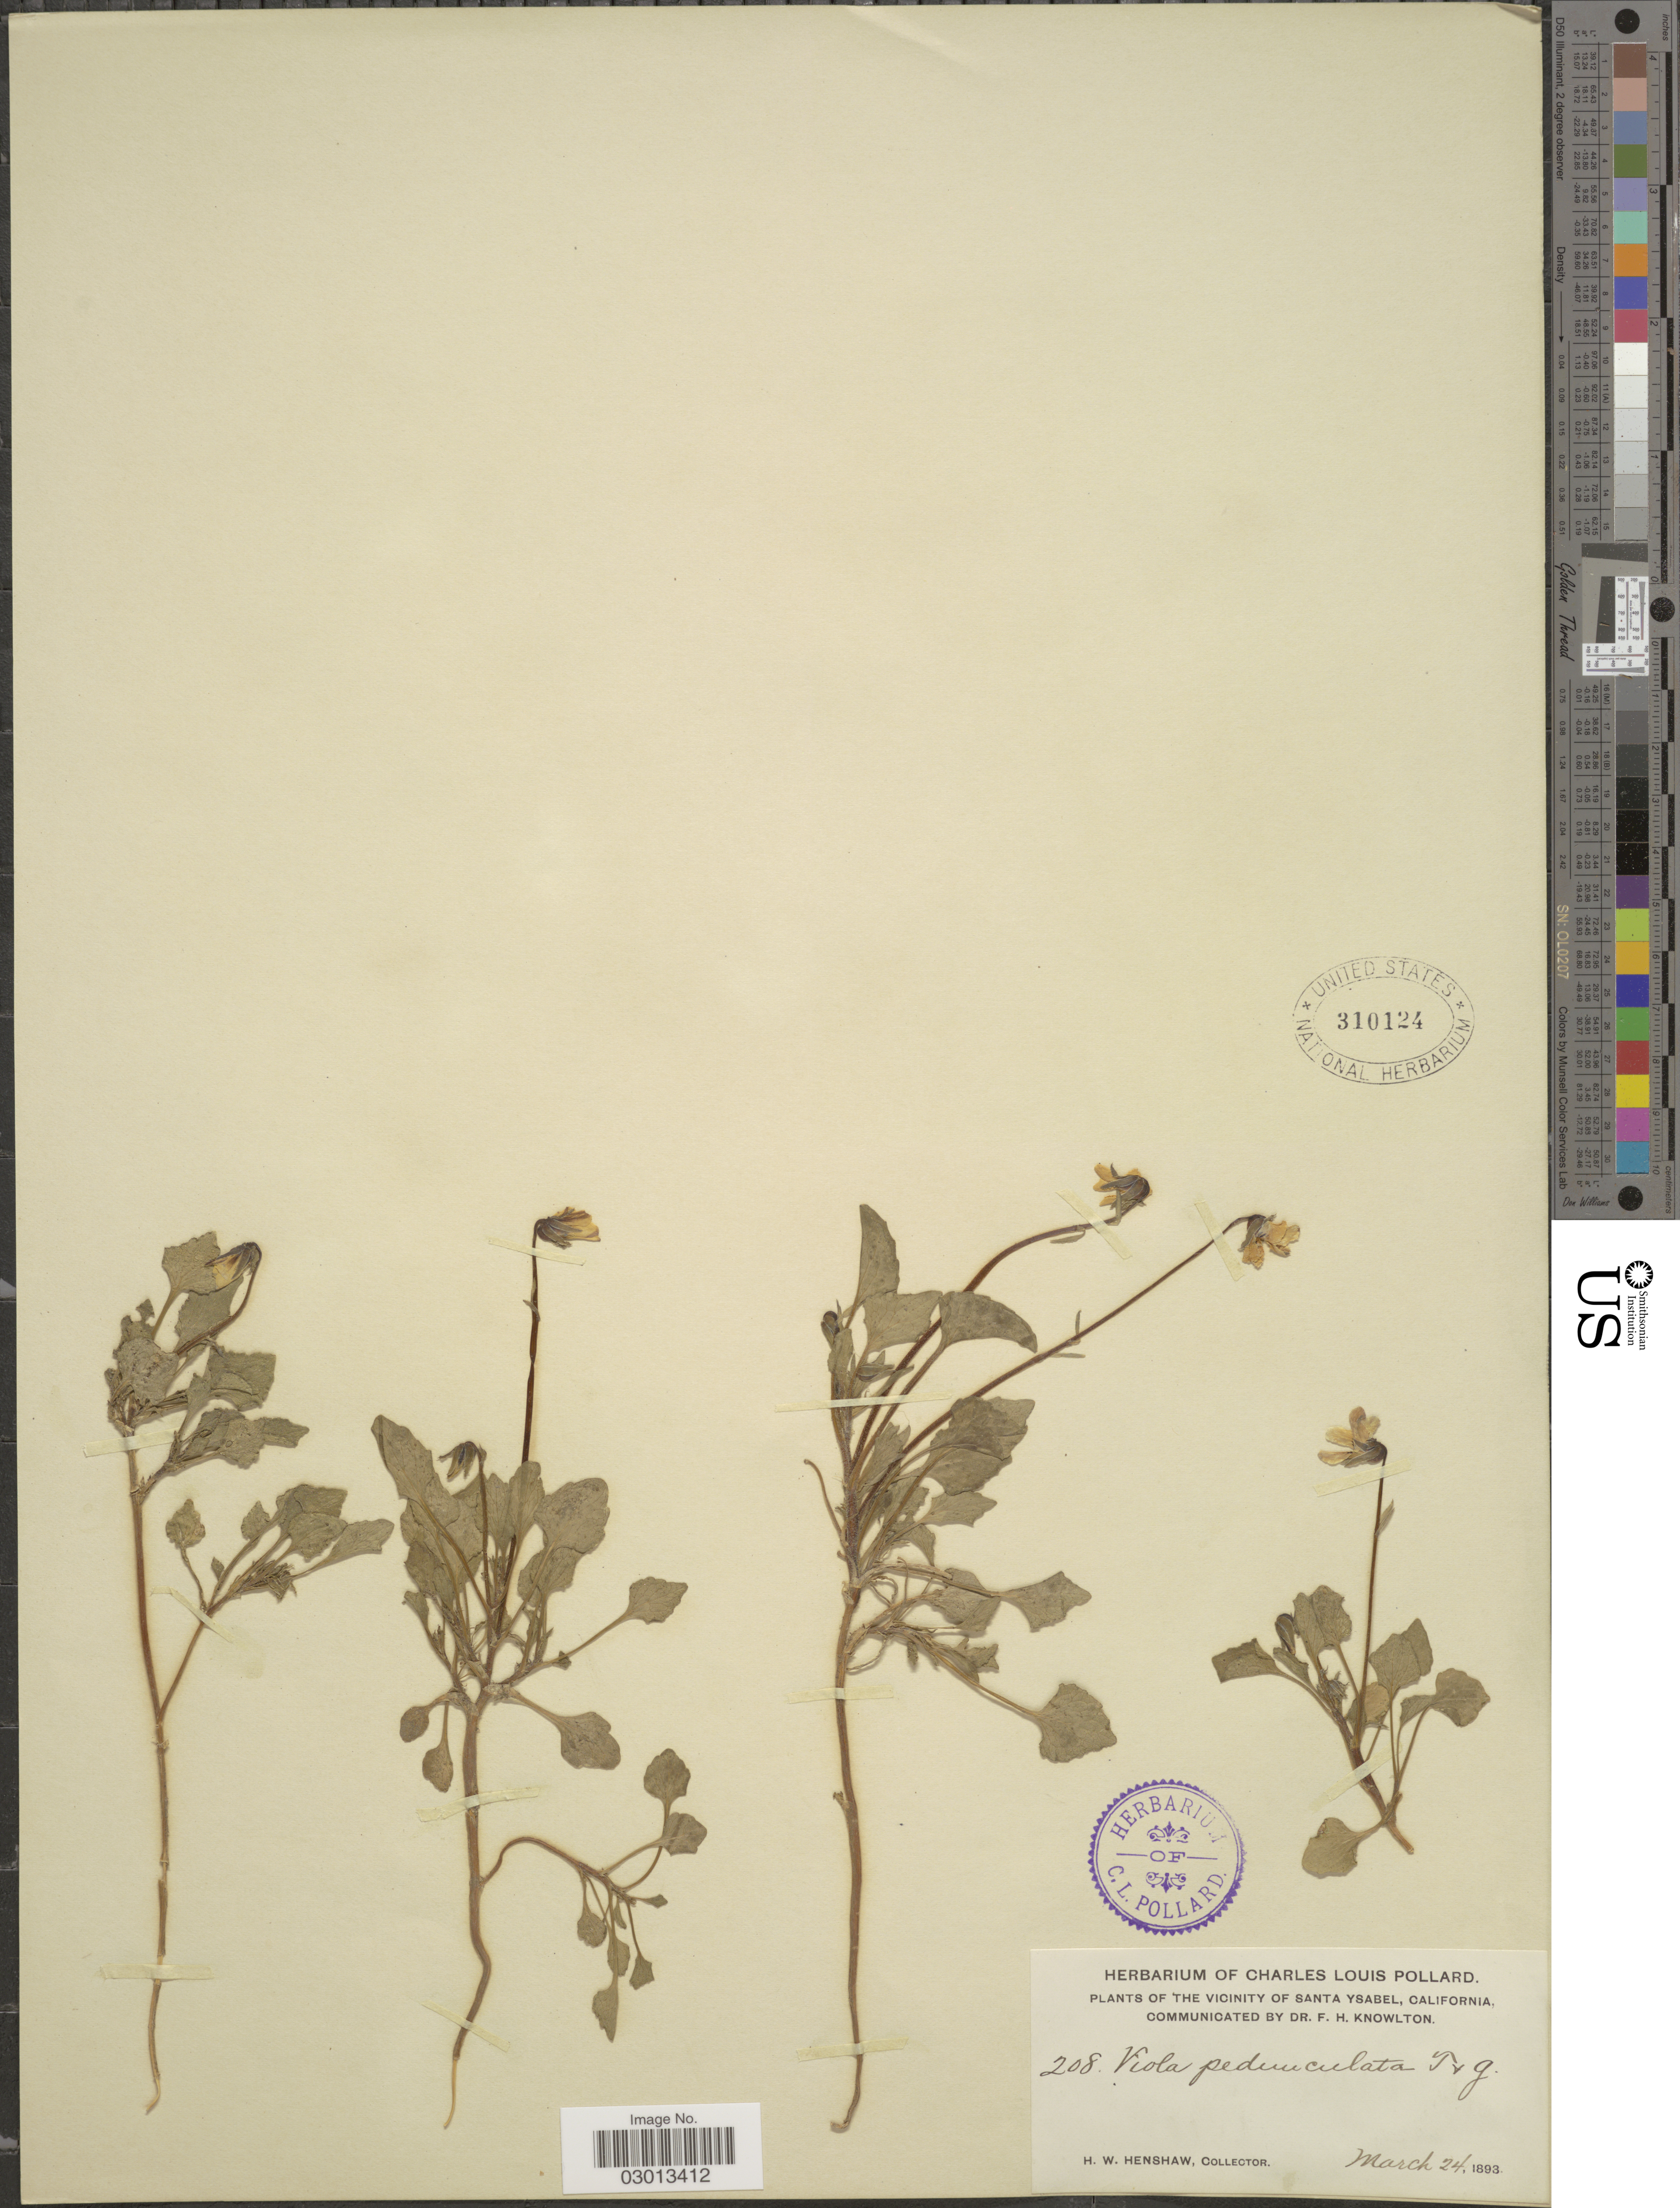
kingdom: Plantae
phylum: Tracheophyta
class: Magnoliopsida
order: Malpighiales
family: Violaceae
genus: Viola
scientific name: Viola pedunculata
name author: Torr. & A. Gray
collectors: H. Henshaw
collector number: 208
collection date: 1893-03-24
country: United States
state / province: California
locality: The Vicinity of Santa Ysabel.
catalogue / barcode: US 310124